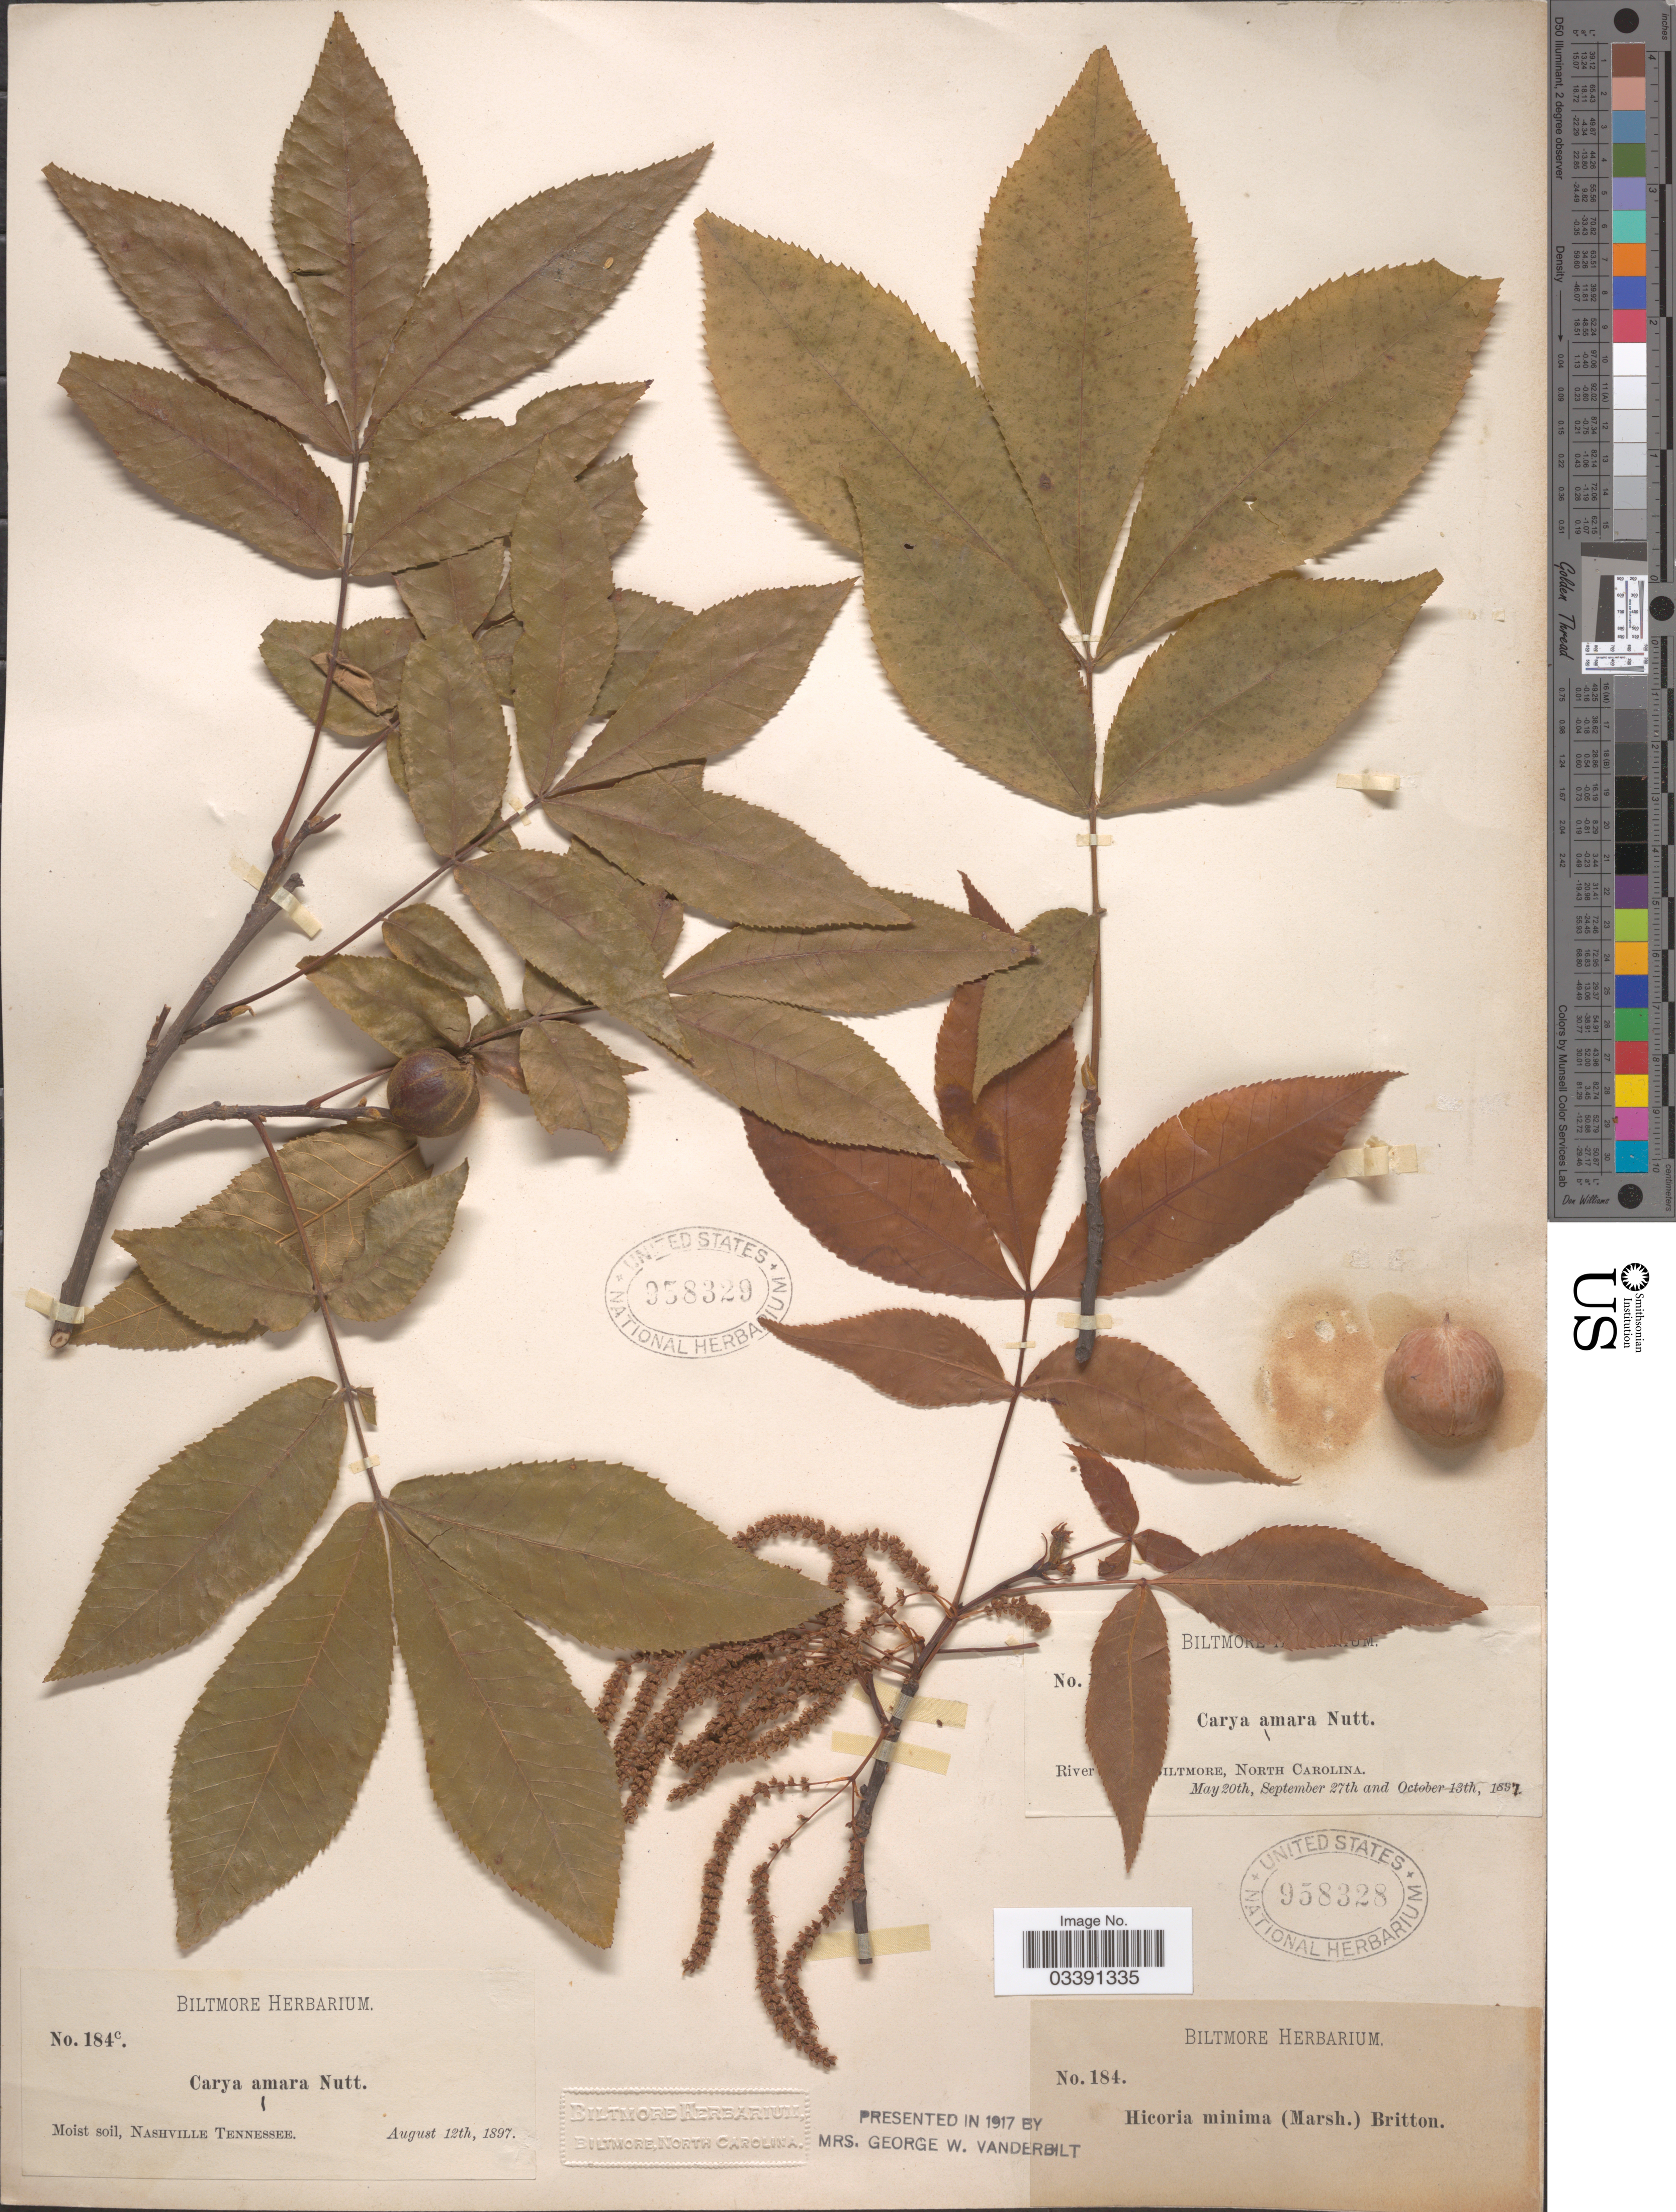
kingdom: Plantae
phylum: Tracheophyta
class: Magnoliopsida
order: Fagales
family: Juglandaceae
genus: Carya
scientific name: Carya cordiformis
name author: (Wangenh.) K. Koch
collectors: ex herb. Biltmore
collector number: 184c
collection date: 1897-08-12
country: United States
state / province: Tennessee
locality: Nashville.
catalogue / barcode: US 958329